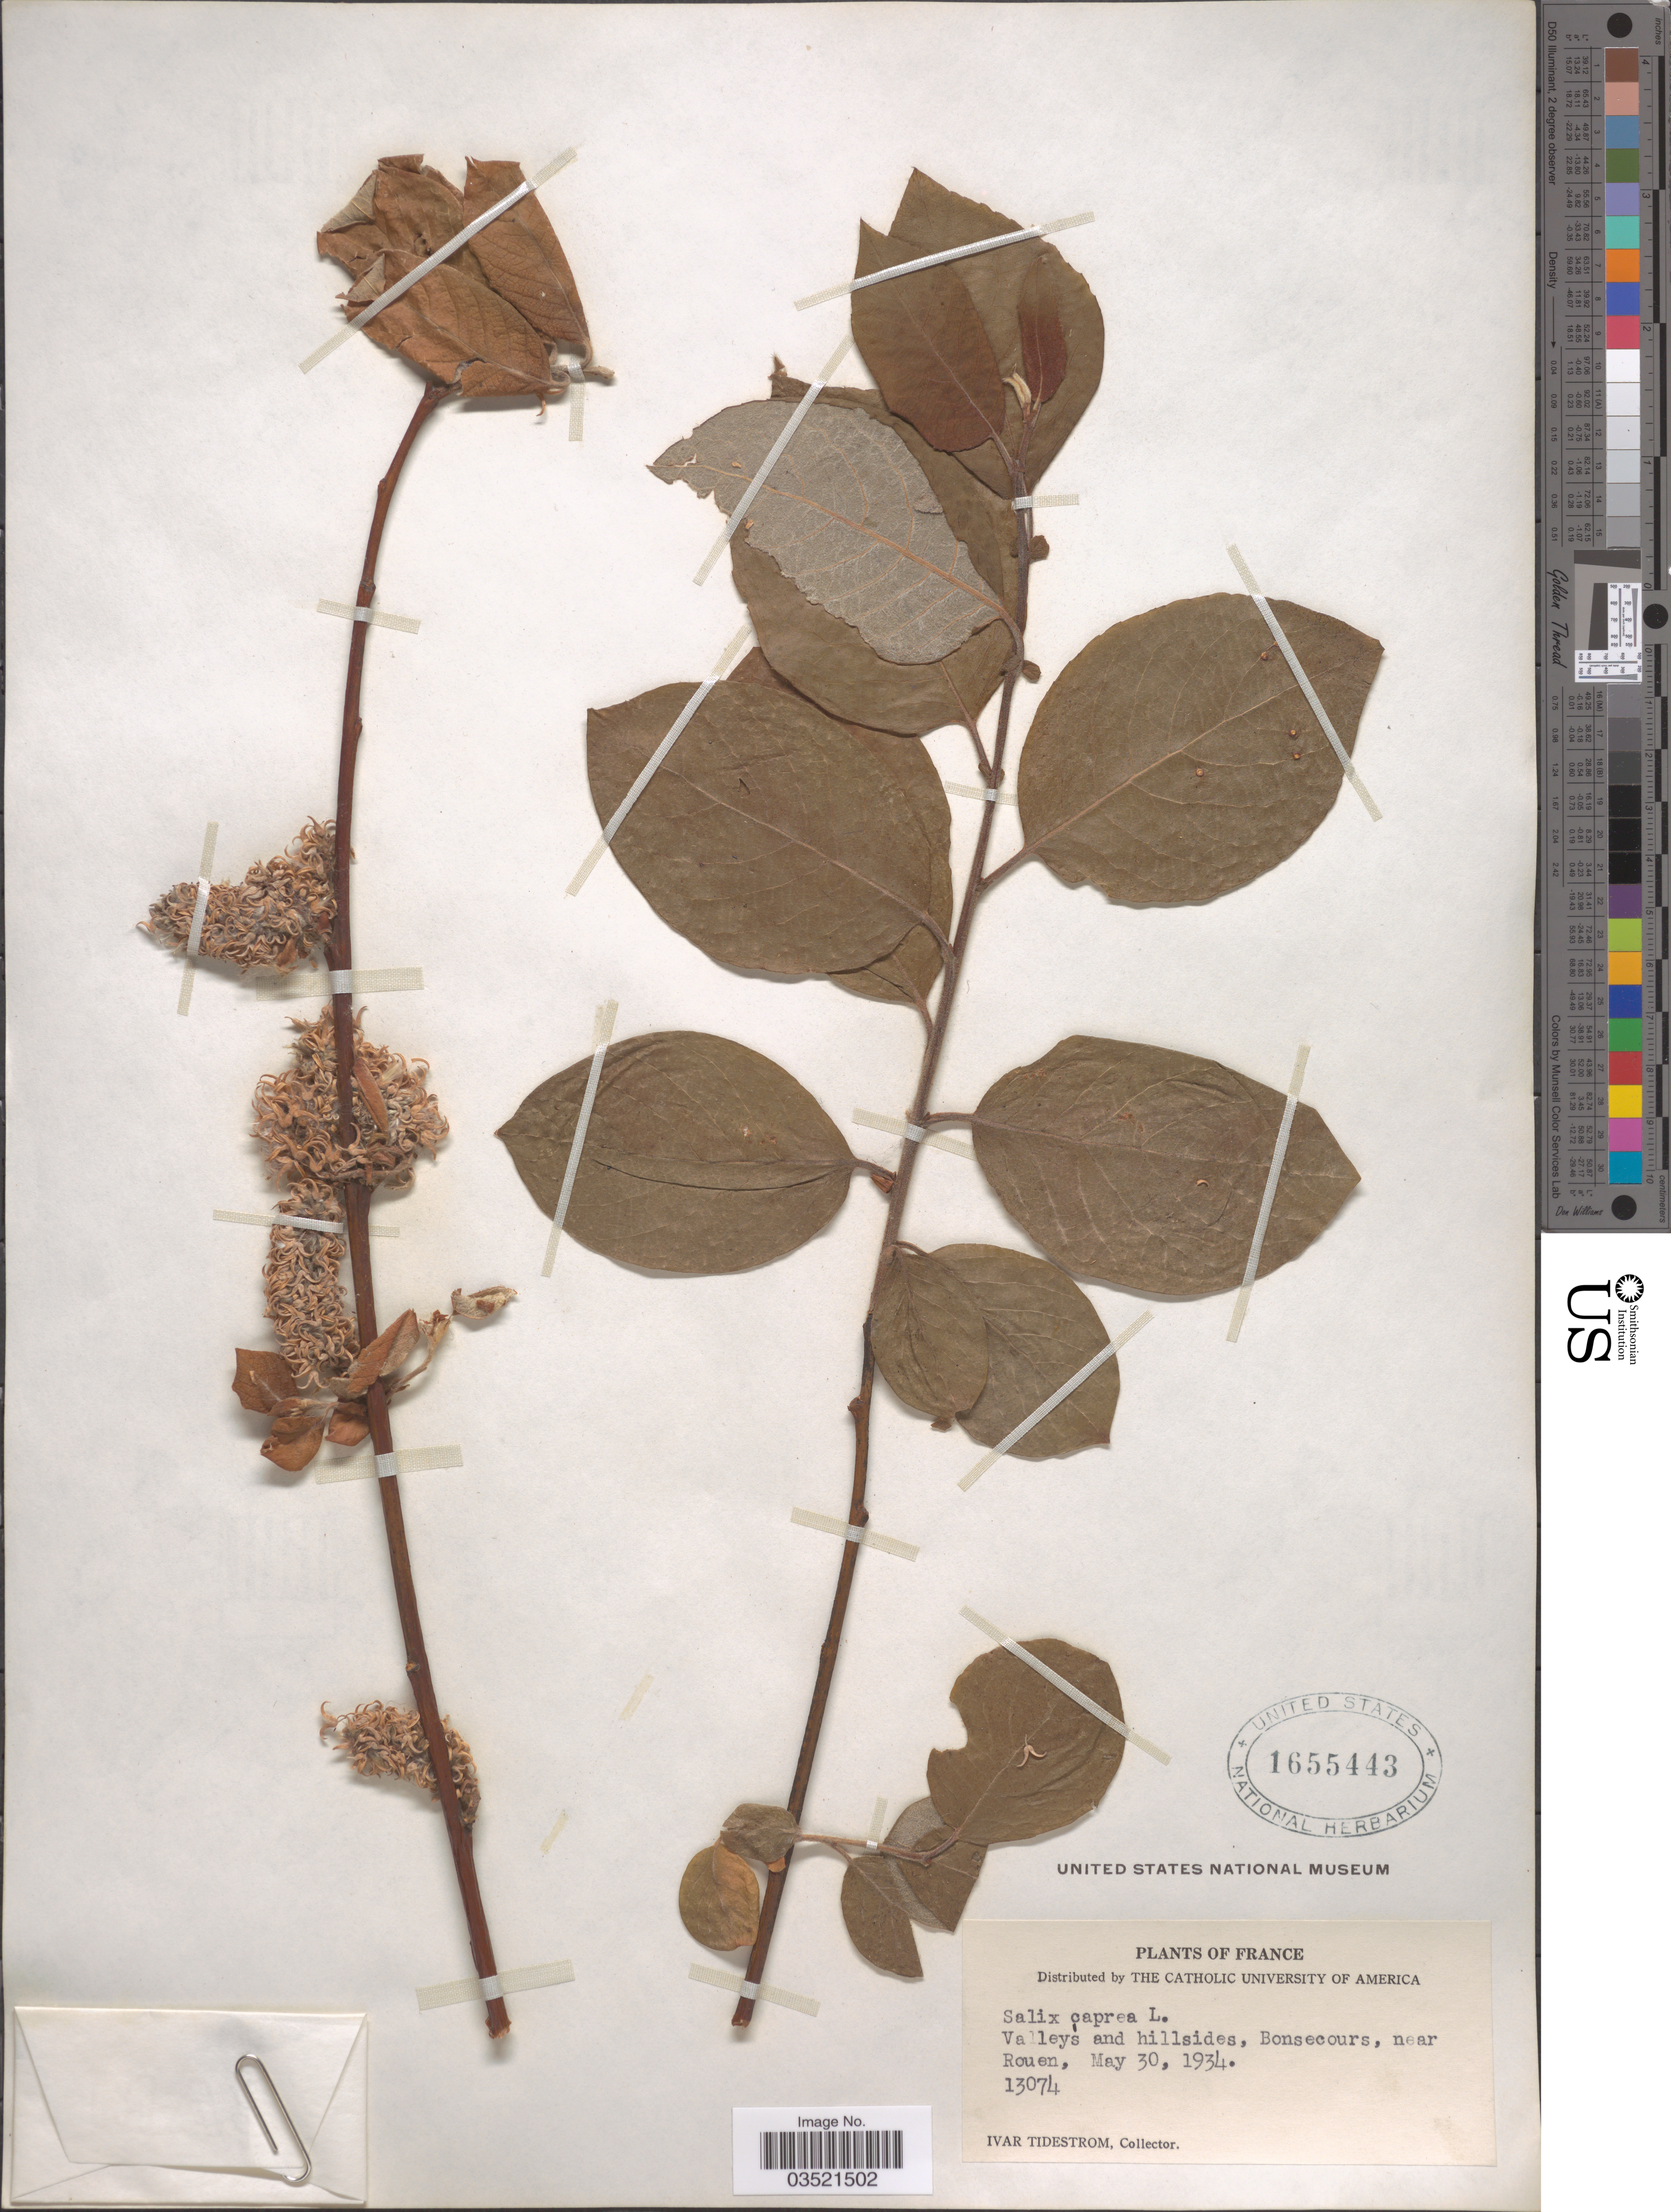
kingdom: Plantae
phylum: Tracheophyta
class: Magnoliopsida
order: Malpighiales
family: Salicaceae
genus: Salix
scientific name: Salix caprea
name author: L.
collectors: I. F. Tidestrom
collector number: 13074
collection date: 1934-05-30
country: France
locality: Valleys and hillsides, Bonsecours, near Rouen.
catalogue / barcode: US 1655443